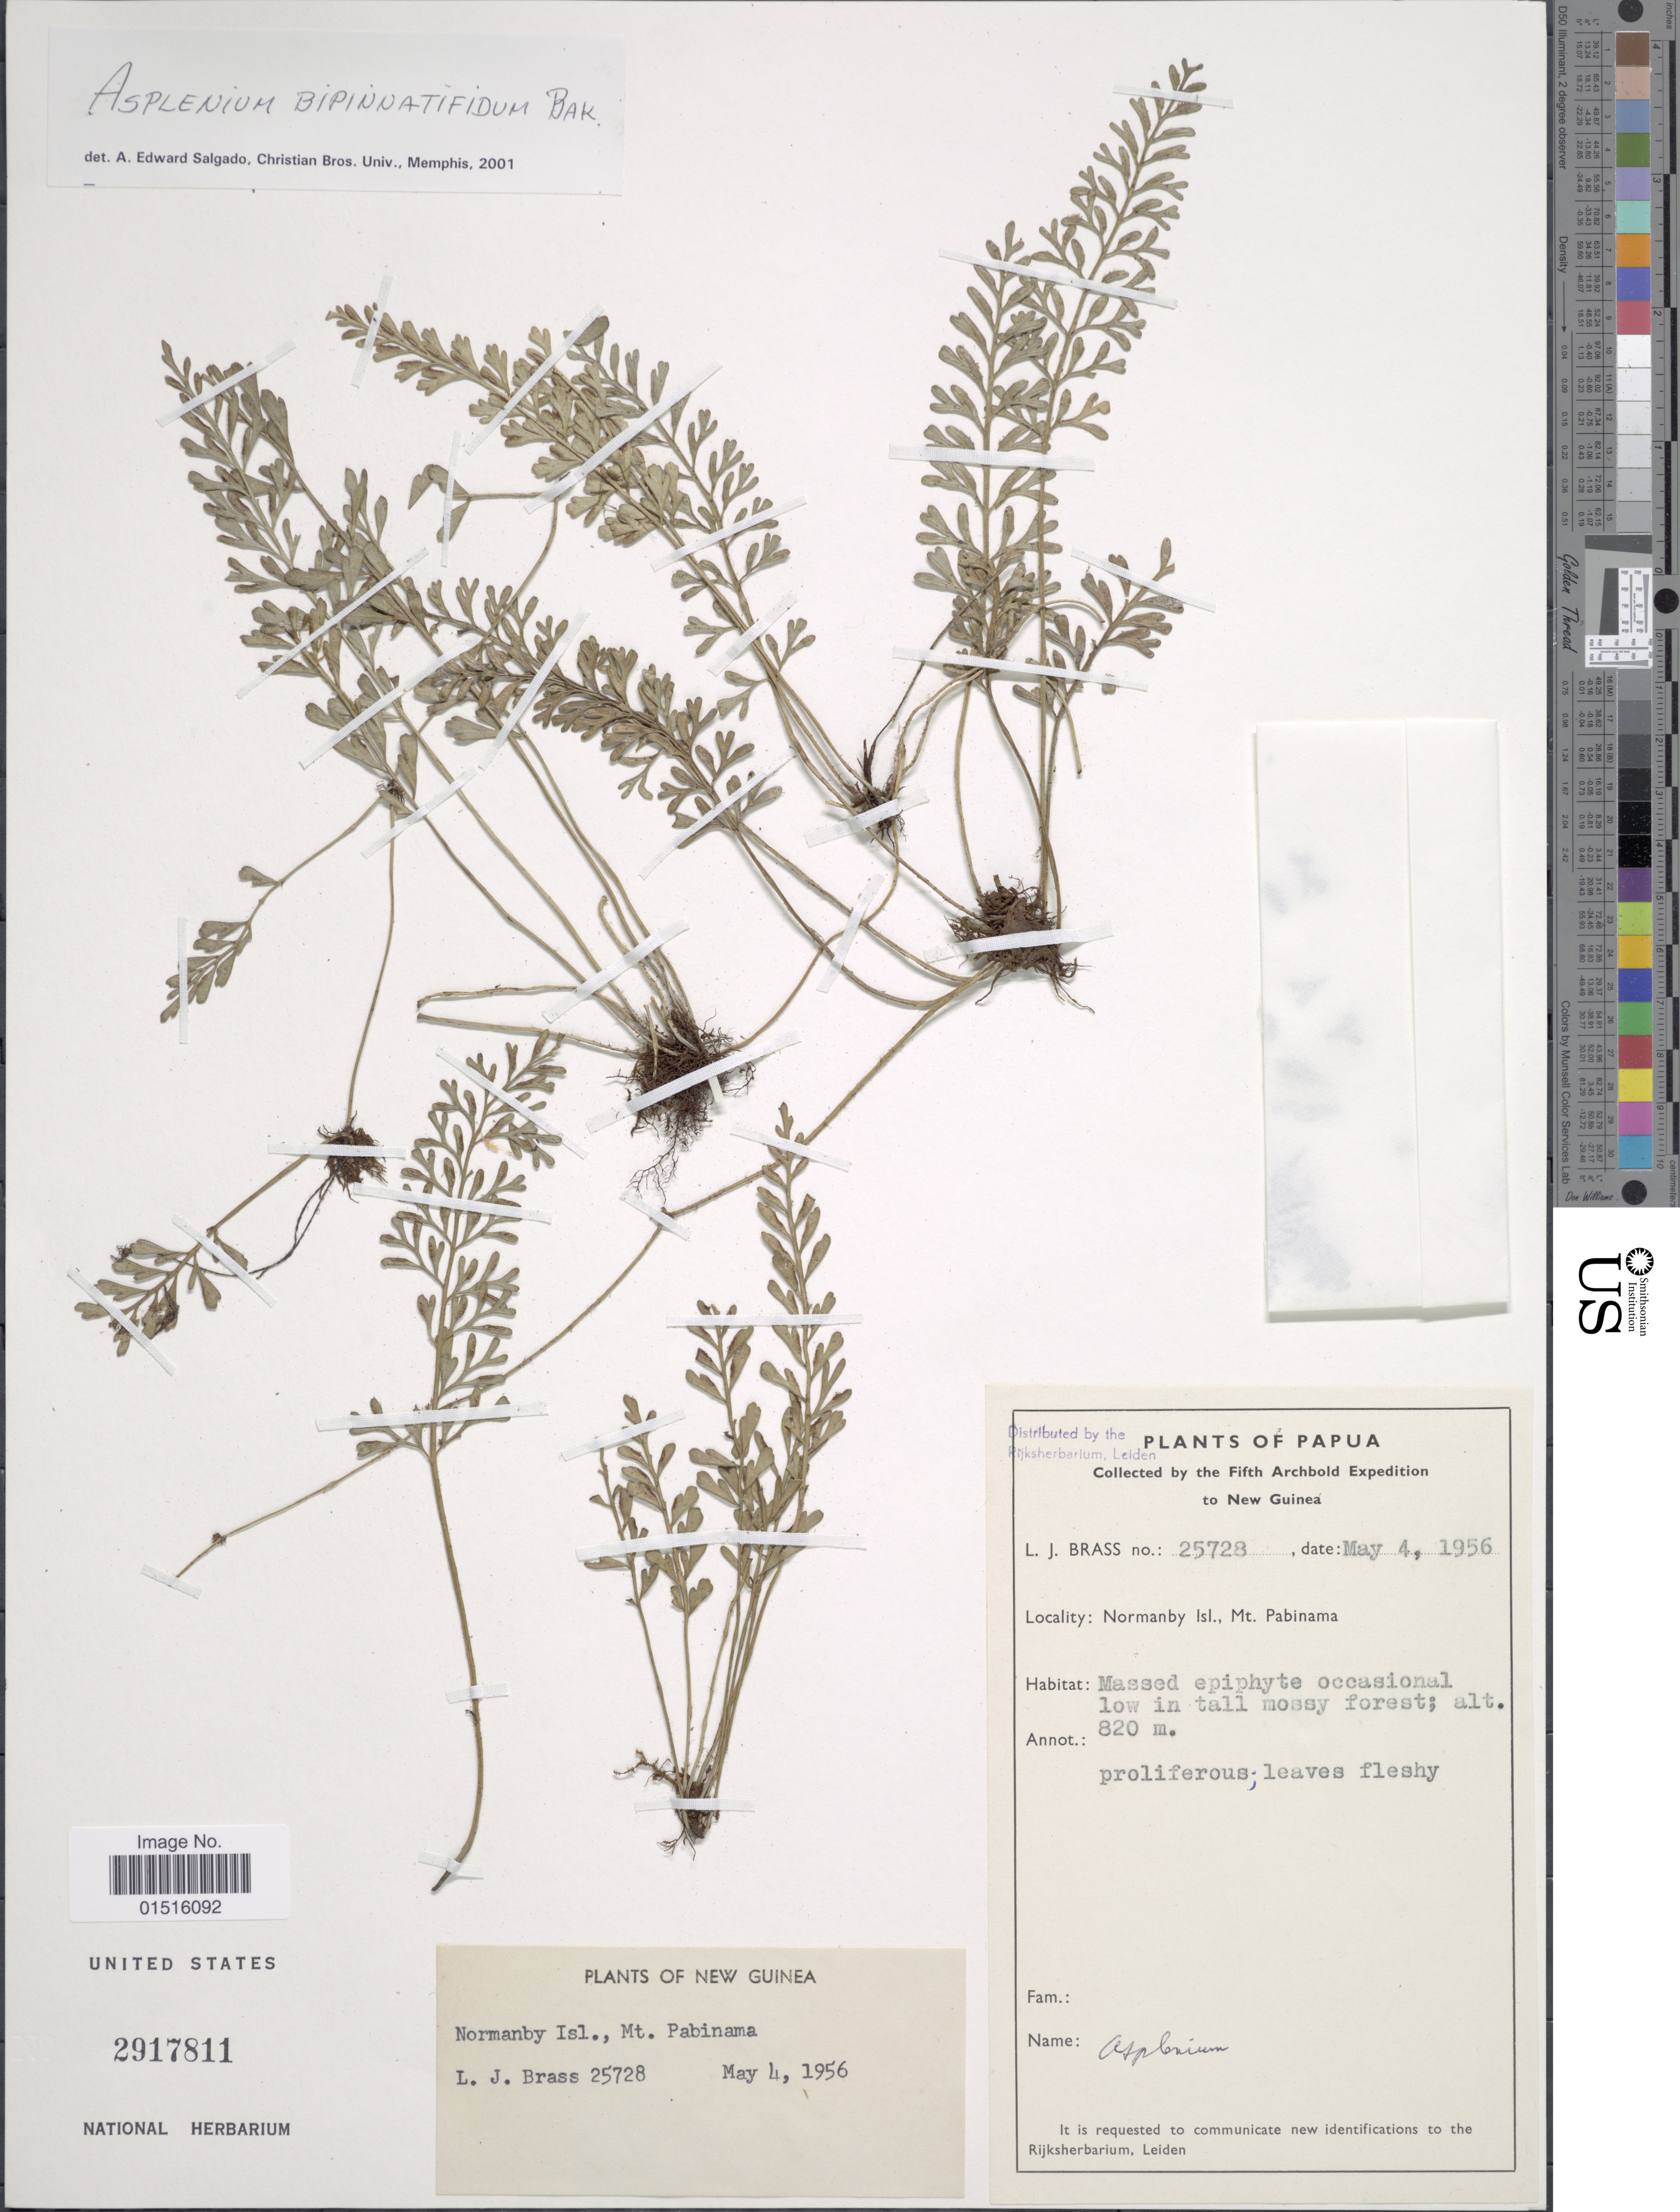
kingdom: Plantae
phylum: Tracheophyta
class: Polypodiopsida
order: Polypodiales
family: Aspleniaceae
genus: Asplenium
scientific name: Asplenium bipinnatifidum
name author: Baker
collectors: L. J. Brass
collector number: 25728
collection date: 1956-05-04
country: Indonesia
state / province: Papua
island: New Guinea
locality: Plants of New Guinea, Normanby Isl., Mt. Pabinama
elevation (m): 820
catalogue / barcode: US 2917811